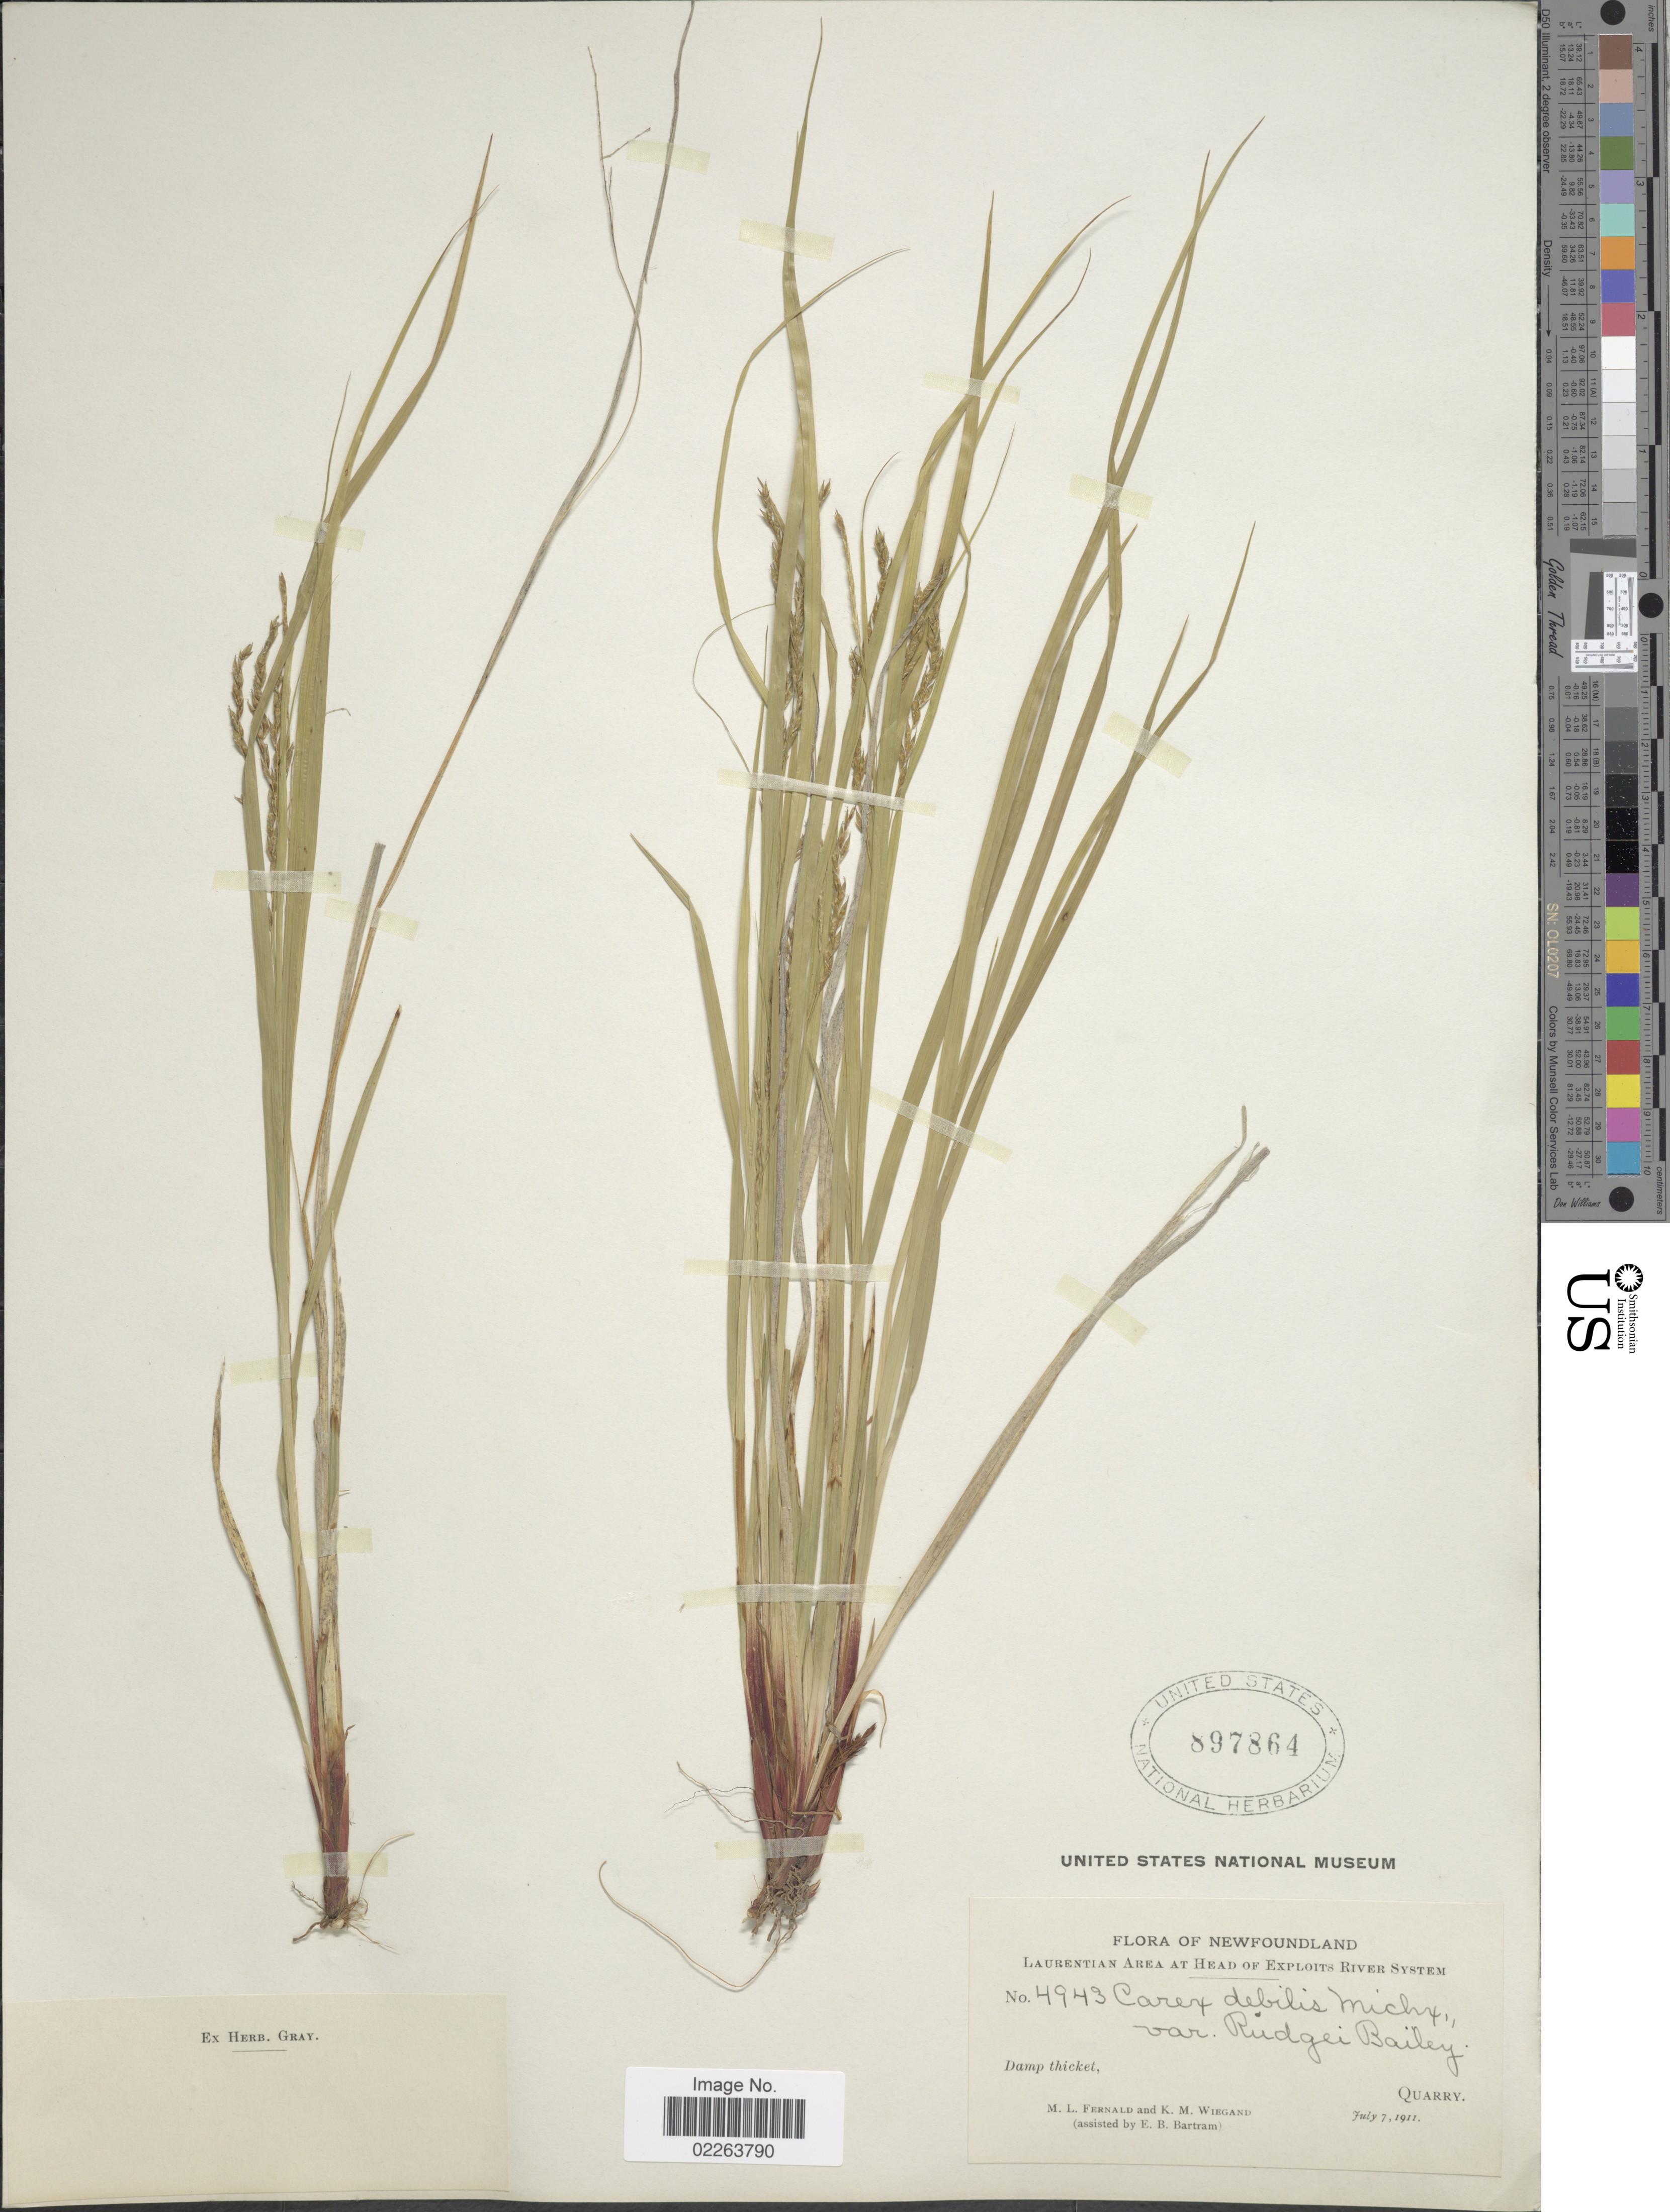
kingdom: Plantae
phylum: Tracheophyta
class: Liliopsida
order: Poales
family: Cyperaceae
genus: Carex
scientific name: Carex flexuosa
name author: Muhl. ex Willd.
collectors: M. L. Fernald, K. M. Wiegand & E. B. Bartram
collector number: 4943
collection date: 1911-07-07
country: Canada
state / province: Newfoundland and Labrador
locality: Laurentian Area at Head of Exploits River stream, Damp thicket, Quarry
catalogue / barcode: US 897864